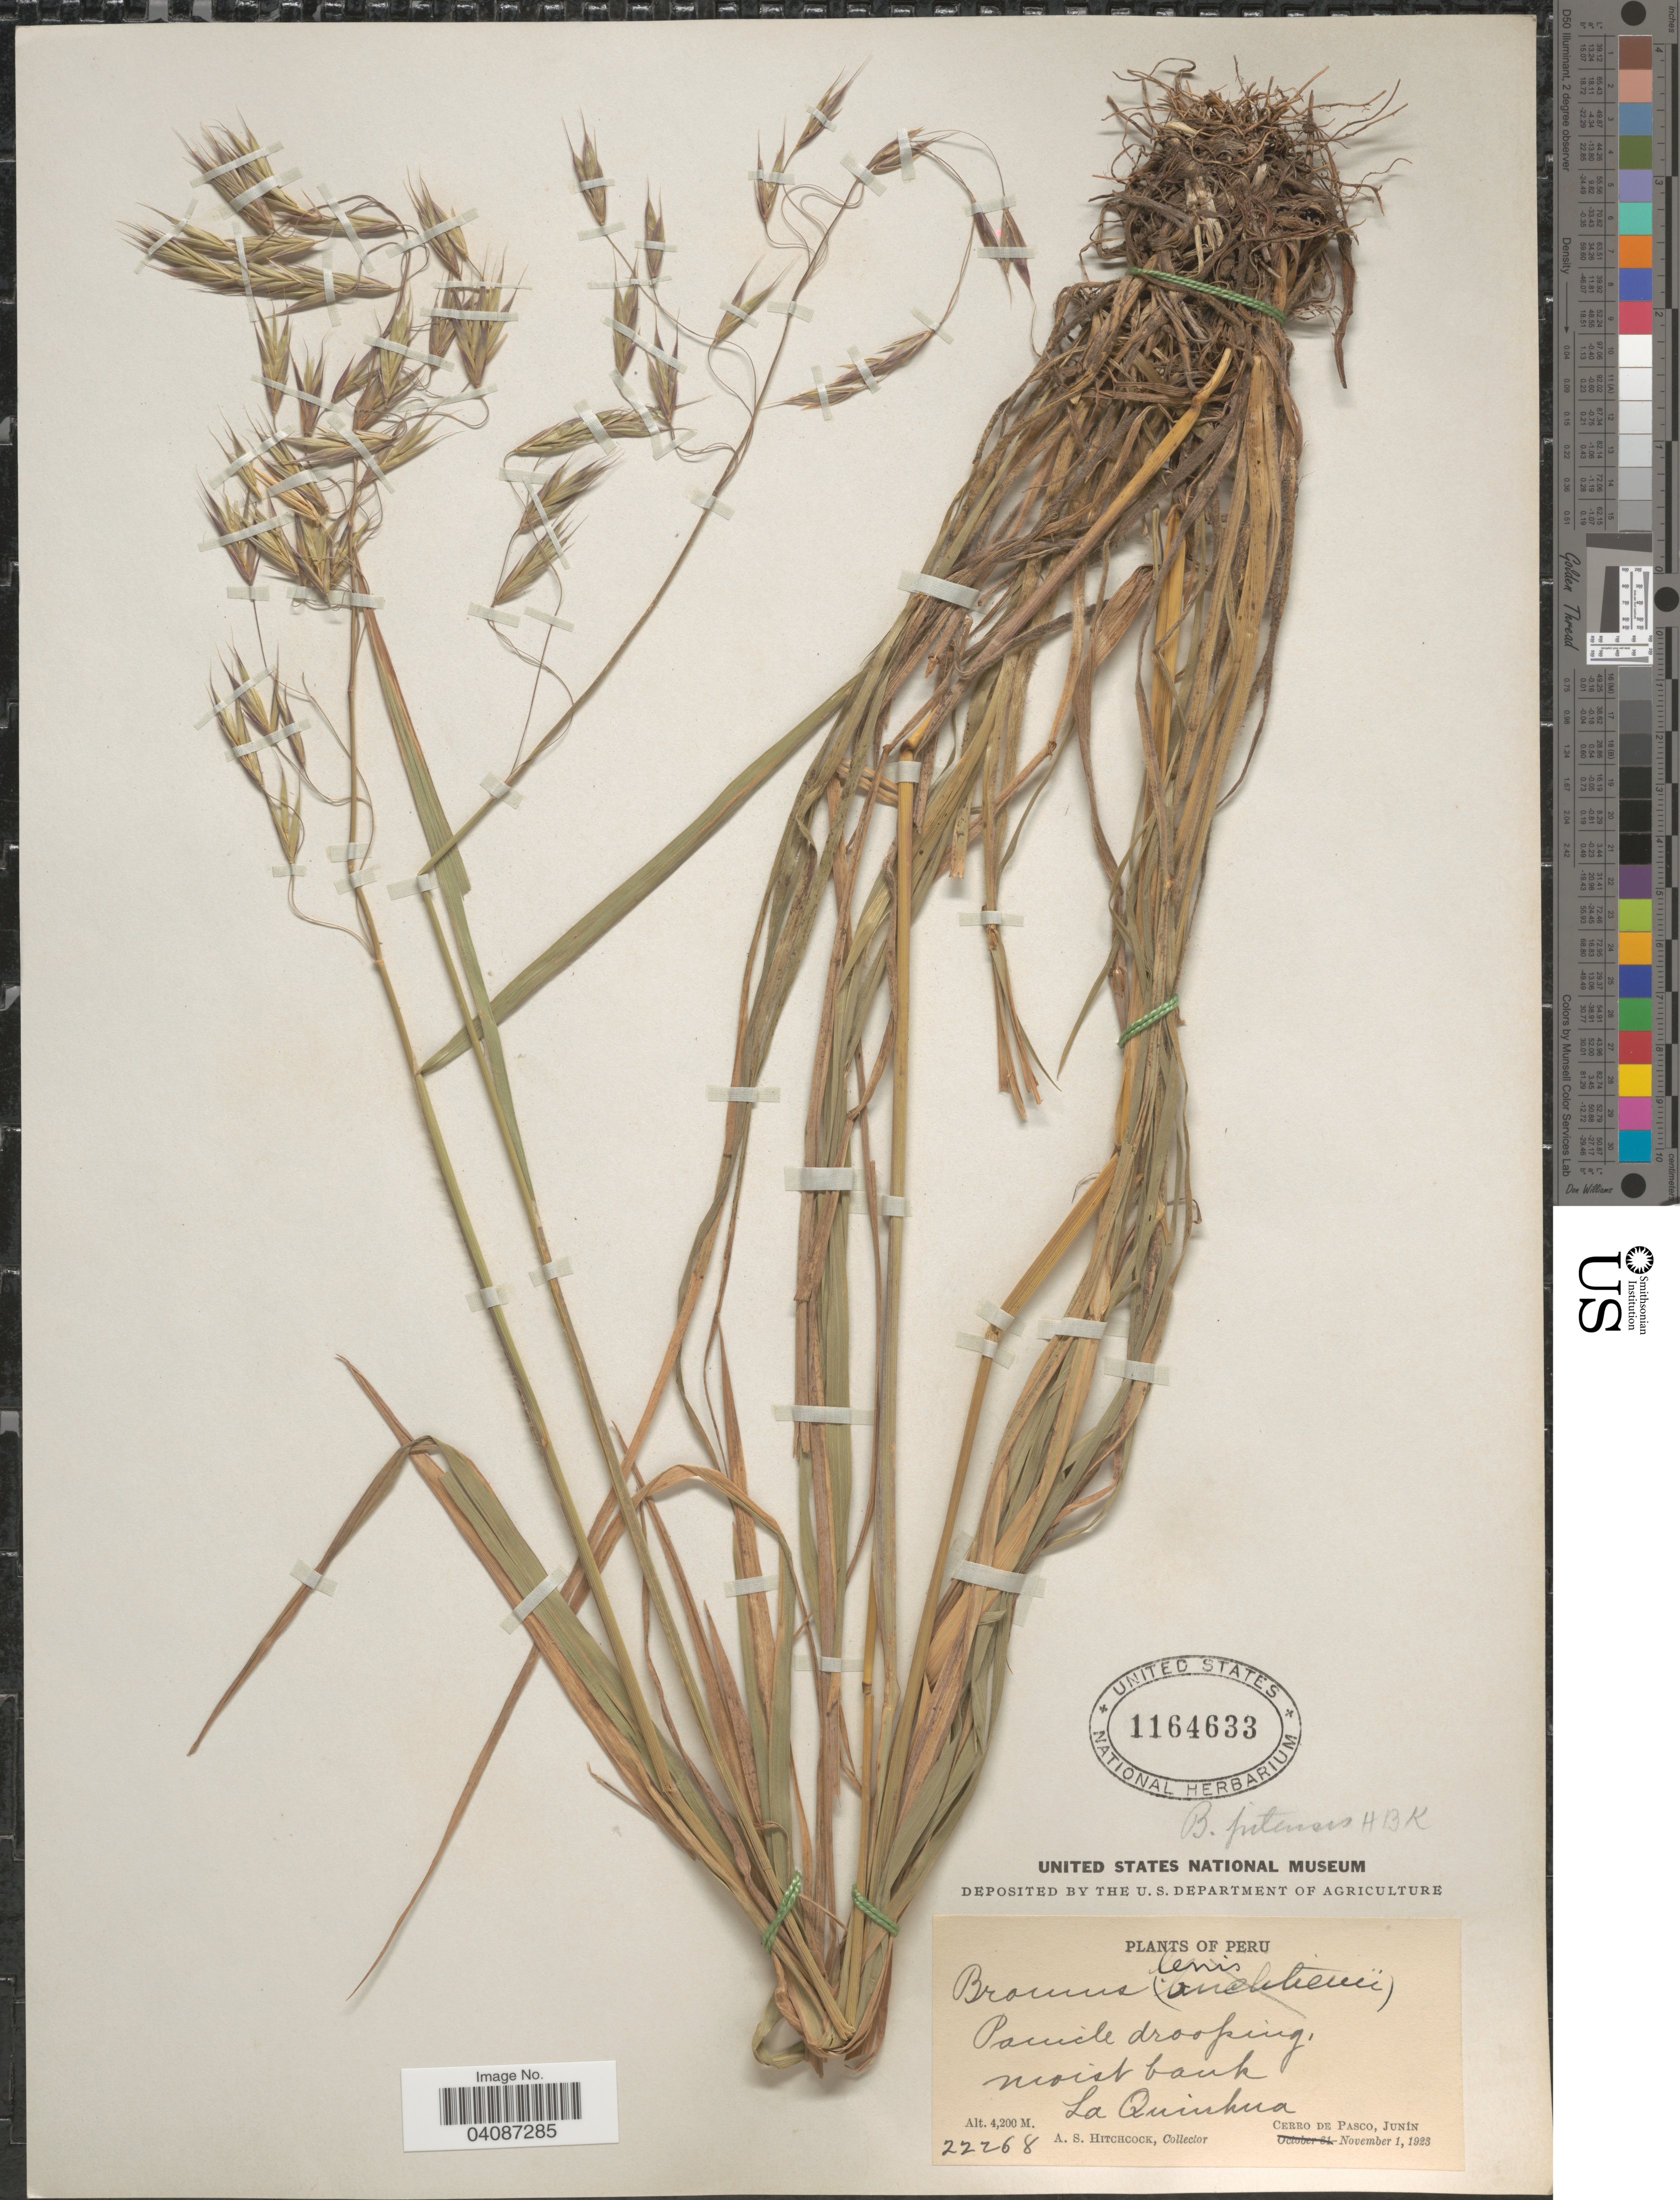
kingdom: Plantae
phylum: Tracheophyta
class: Liliopsida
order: Poales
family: Poaceae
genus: Bromus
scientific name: Bromus pitensis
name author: Kunth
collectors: A. S. Hitchcock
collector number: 22268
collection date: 1923-11-01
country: Peru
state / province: Junín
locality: Moist bank La Quinhua. Cerro de Pasco.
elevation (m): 4200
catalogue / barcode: US 1164633